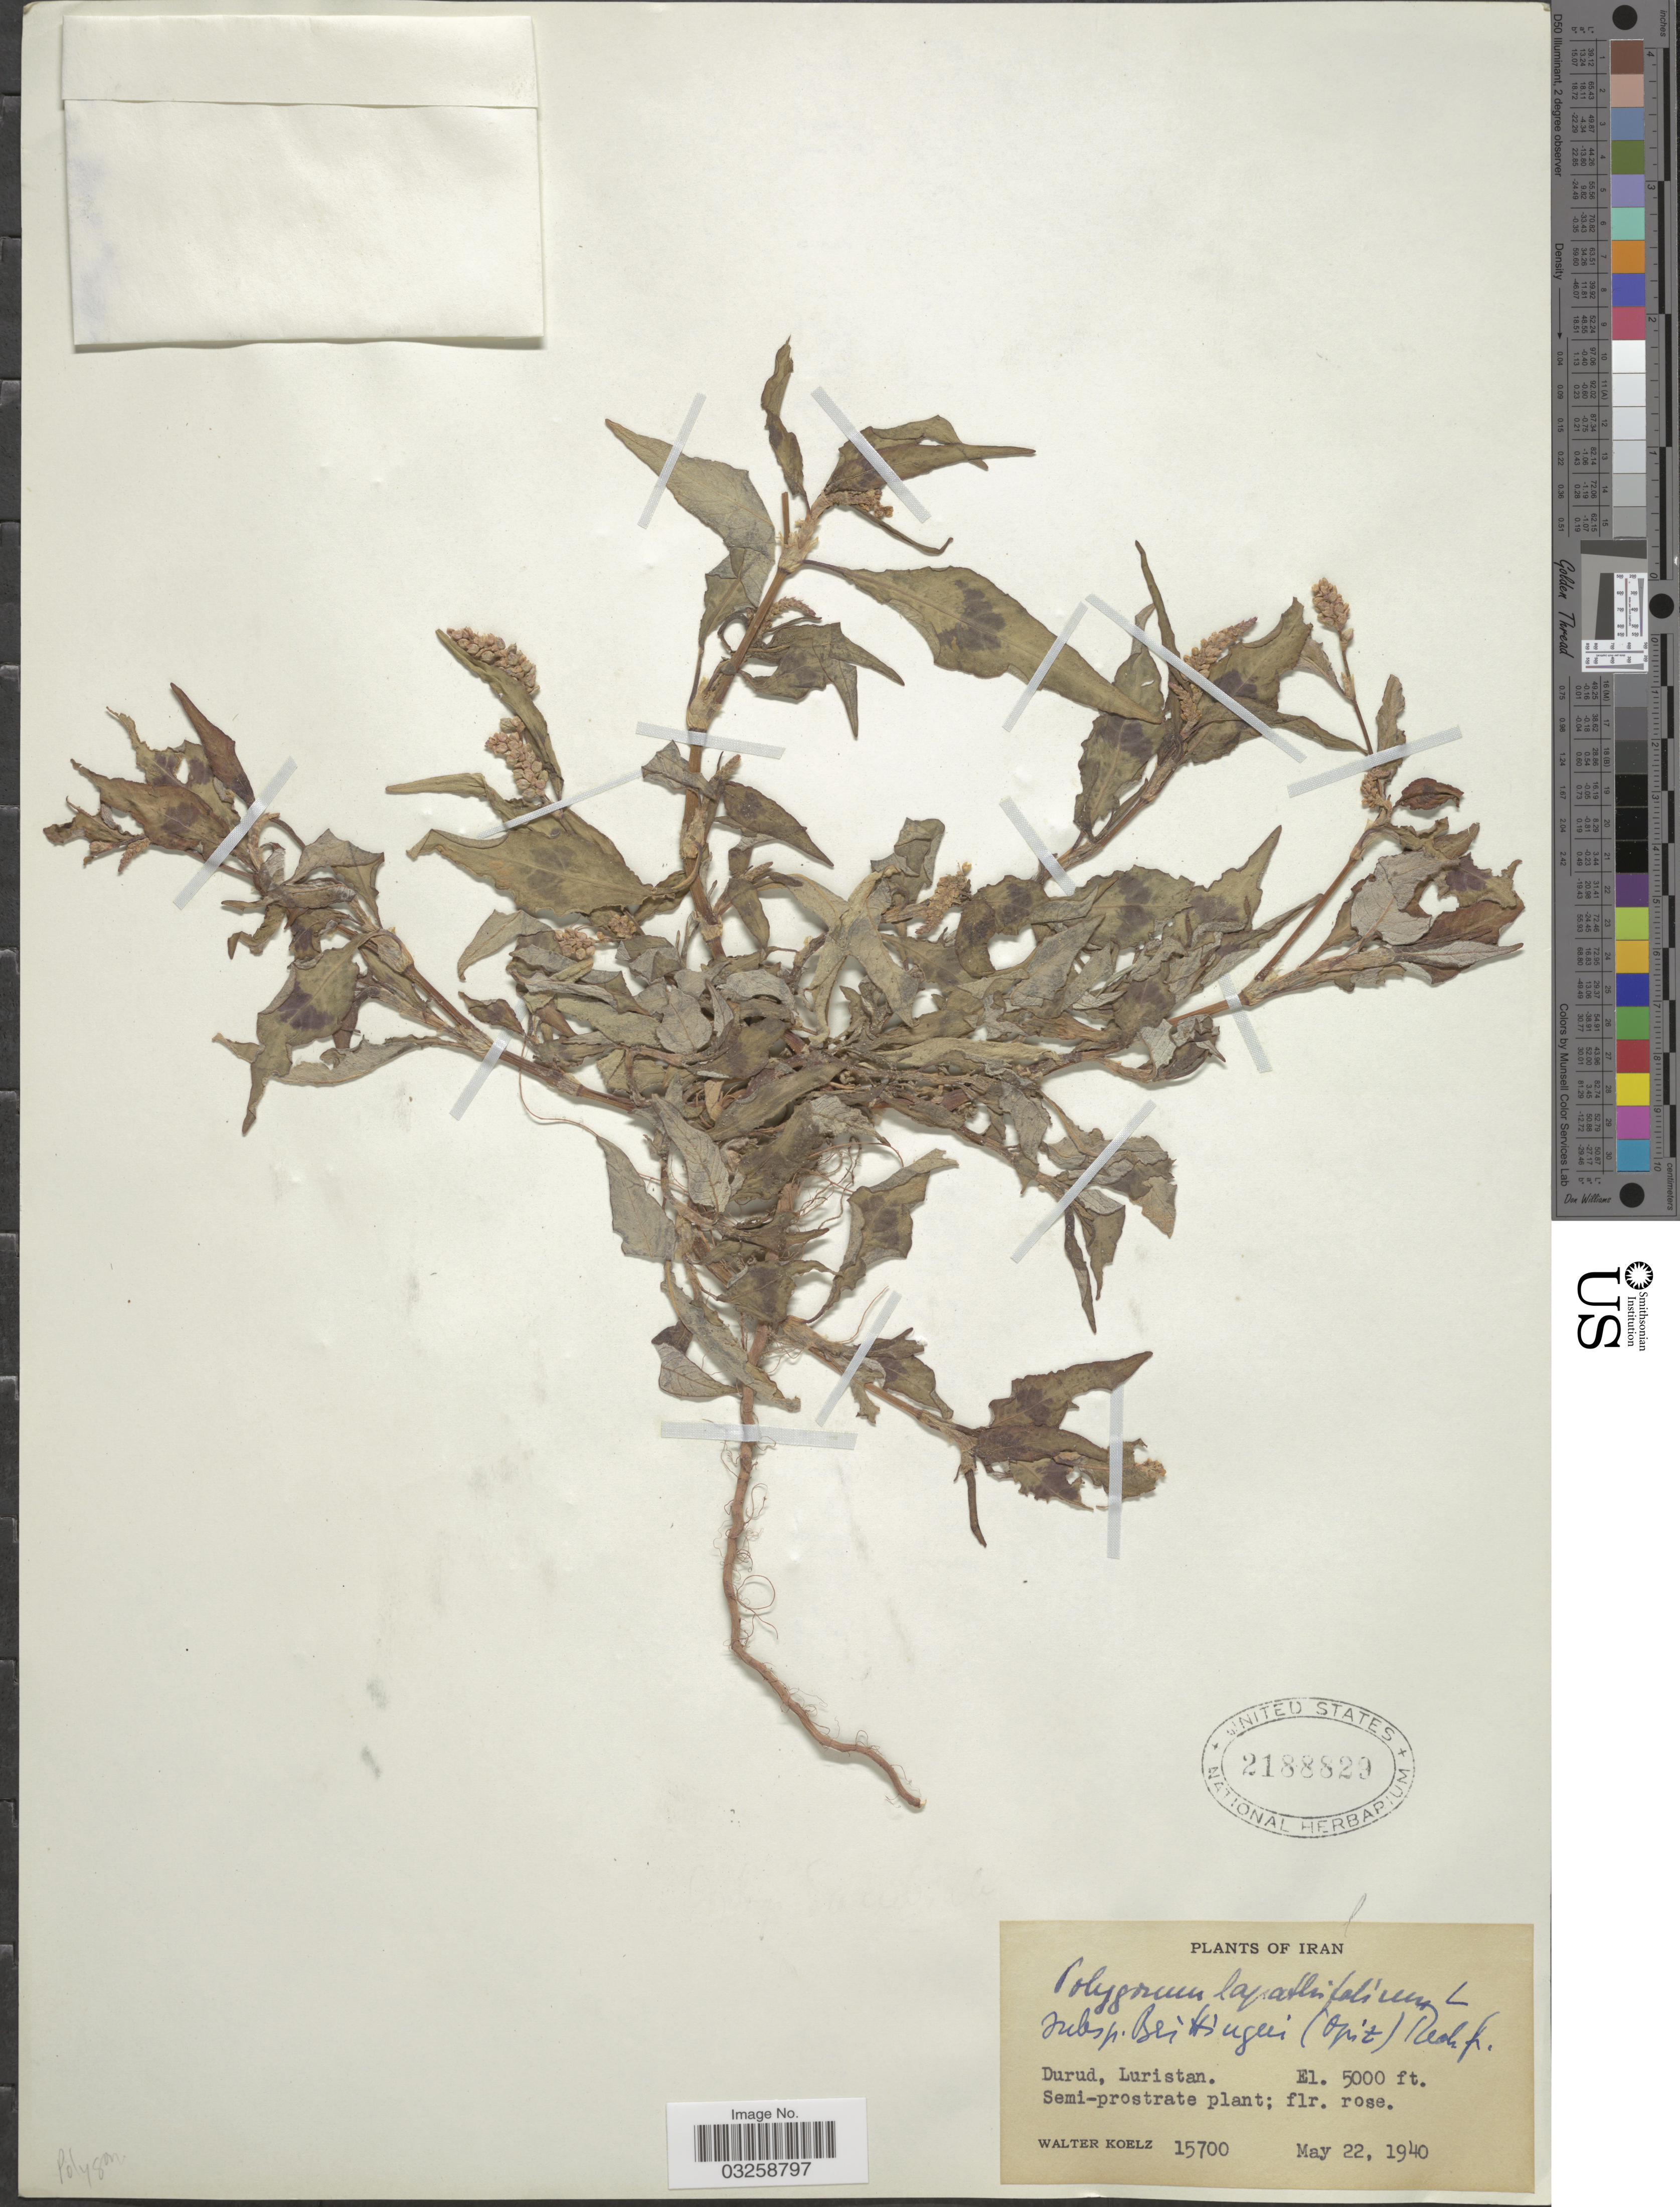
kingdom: Plantae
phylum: Tracheophyta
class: Magnoliopsida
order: Caryophyllales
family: Polygonaceae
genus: Polygonum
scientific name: Polygonum lapathifolium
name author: L.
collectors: W. N. Koelz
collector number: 15700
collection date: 1940-05-22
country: Iran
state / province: Lorestan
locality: Durud, Luristan.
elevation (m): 1524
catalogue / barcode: US 2188829